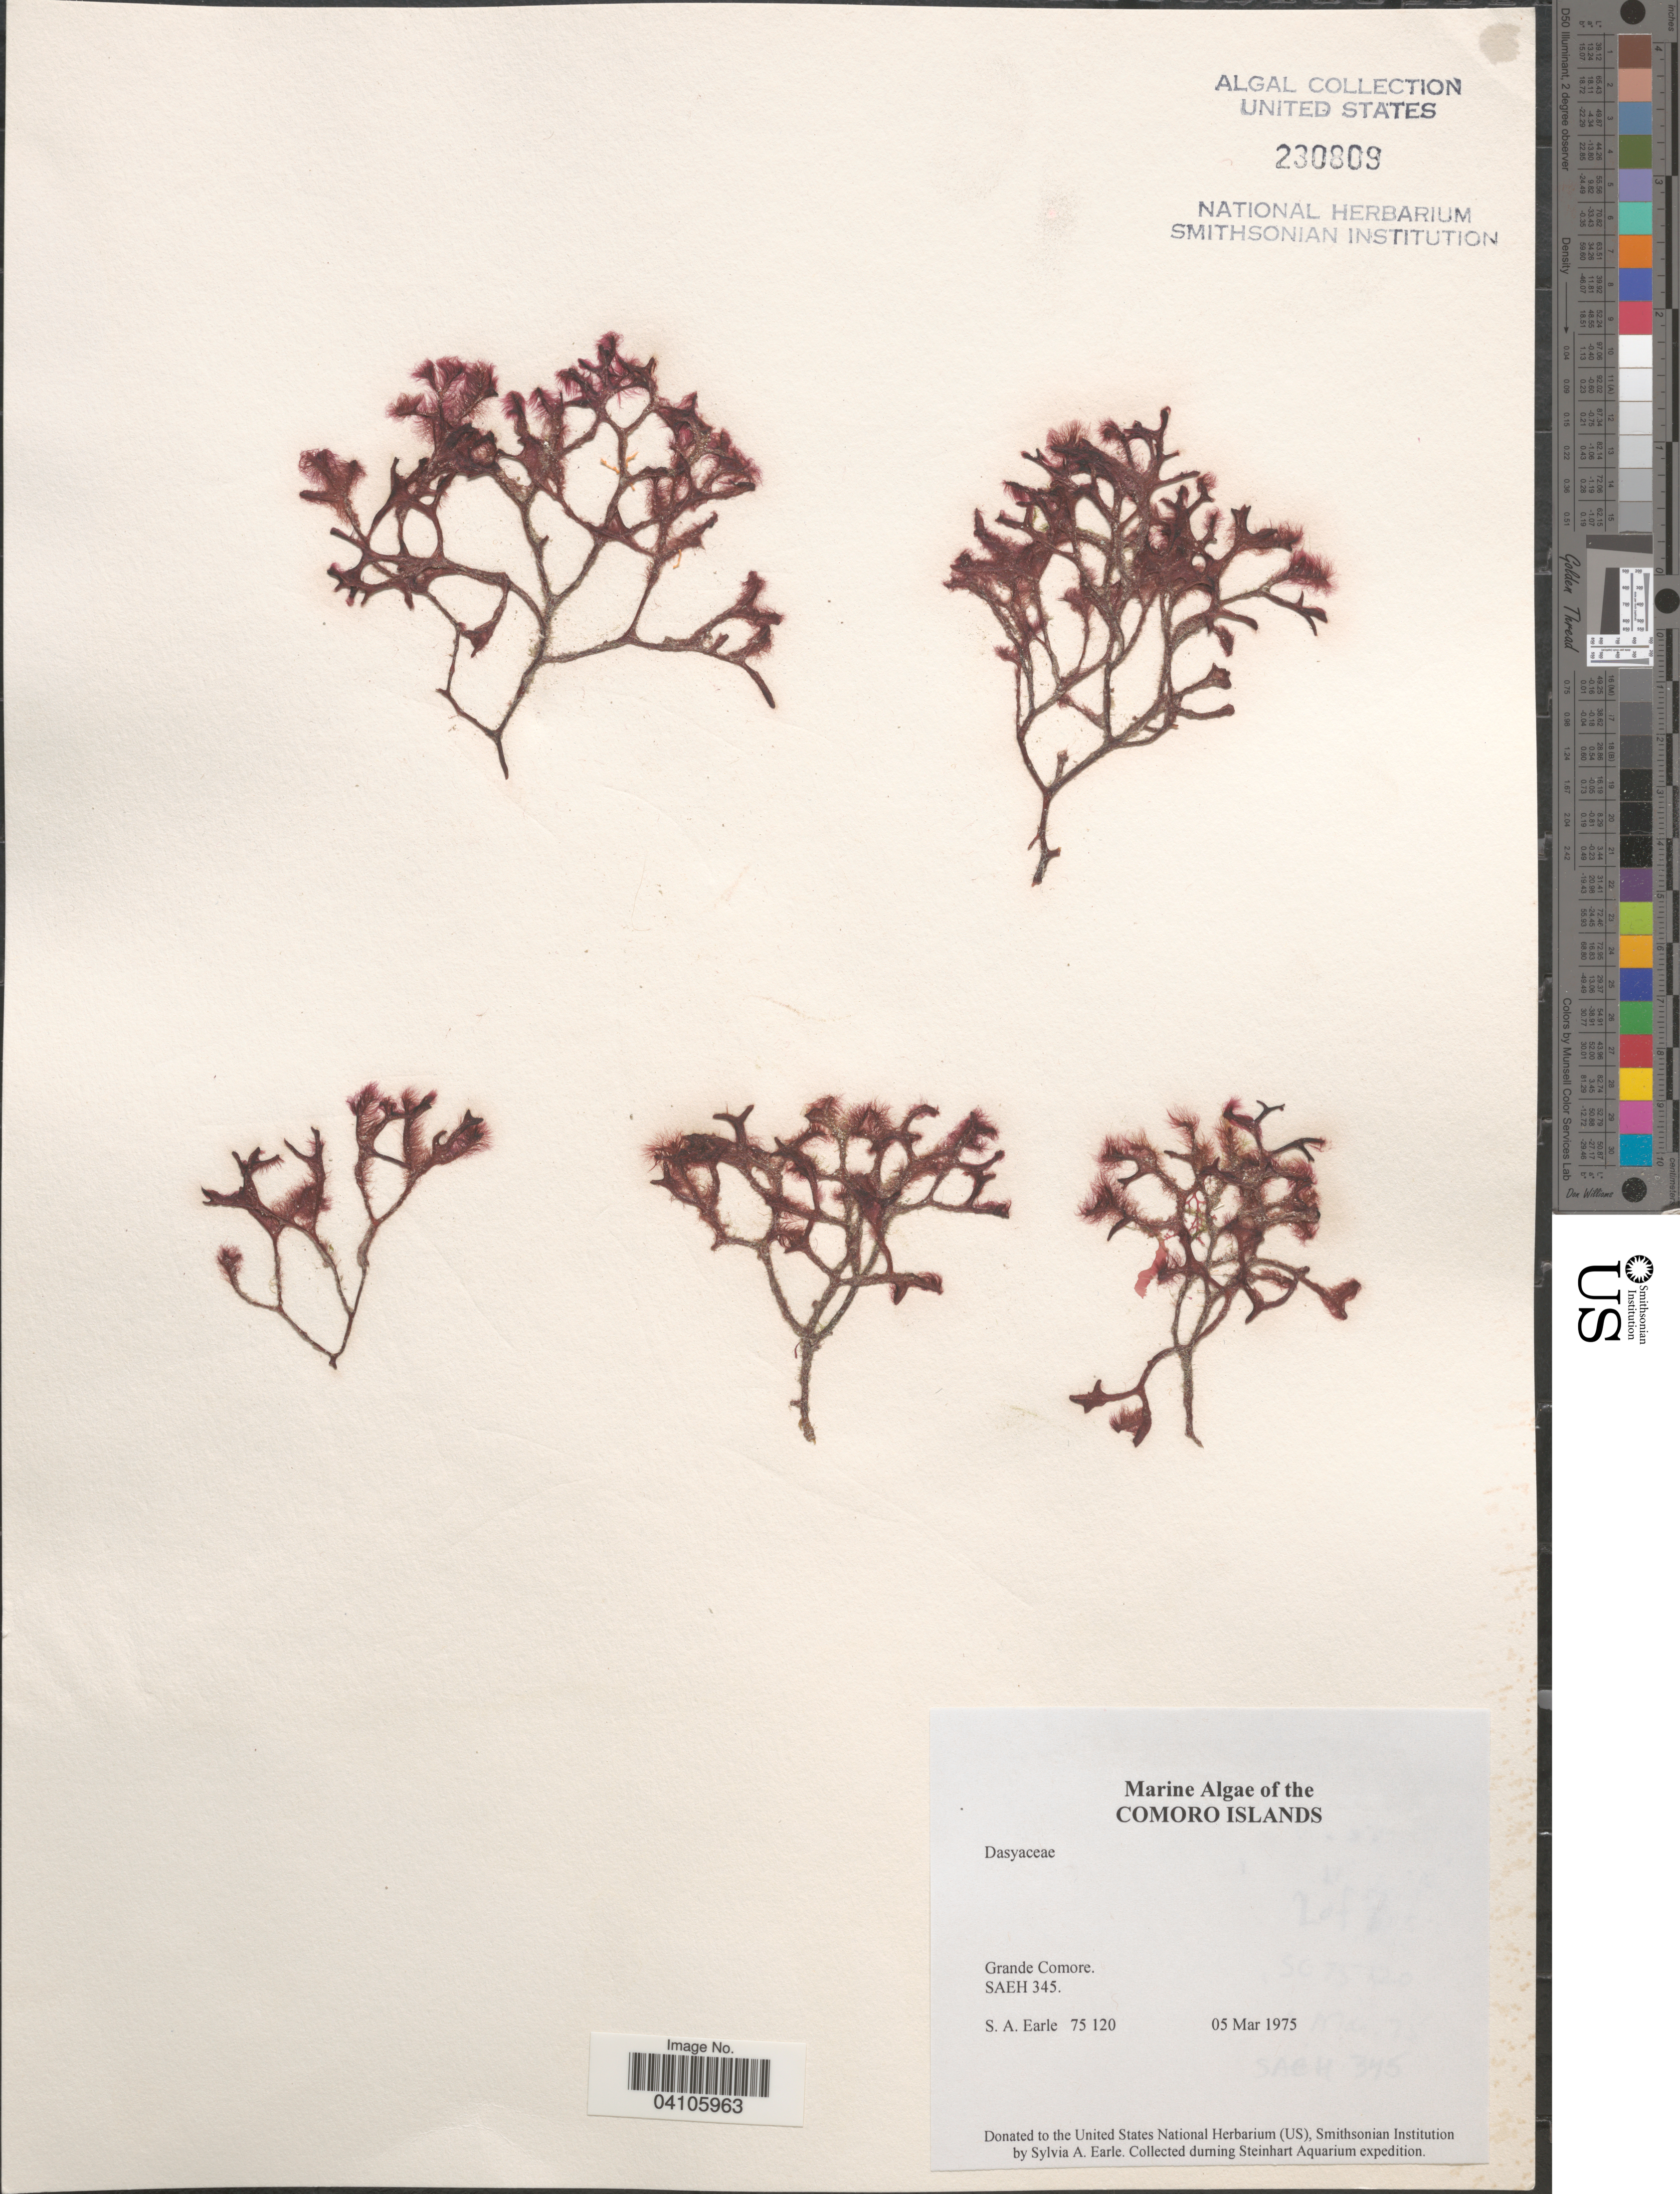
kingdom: Plantae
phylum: Rhodophyta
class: Florideophyceae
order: Ceramiales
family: Dasyaceae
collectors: S. A. Earle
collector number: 75120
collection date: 1975-03-05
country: Comoros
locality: Grande Comore. Steinhart Aquarium expedition.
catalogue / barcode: US 230809